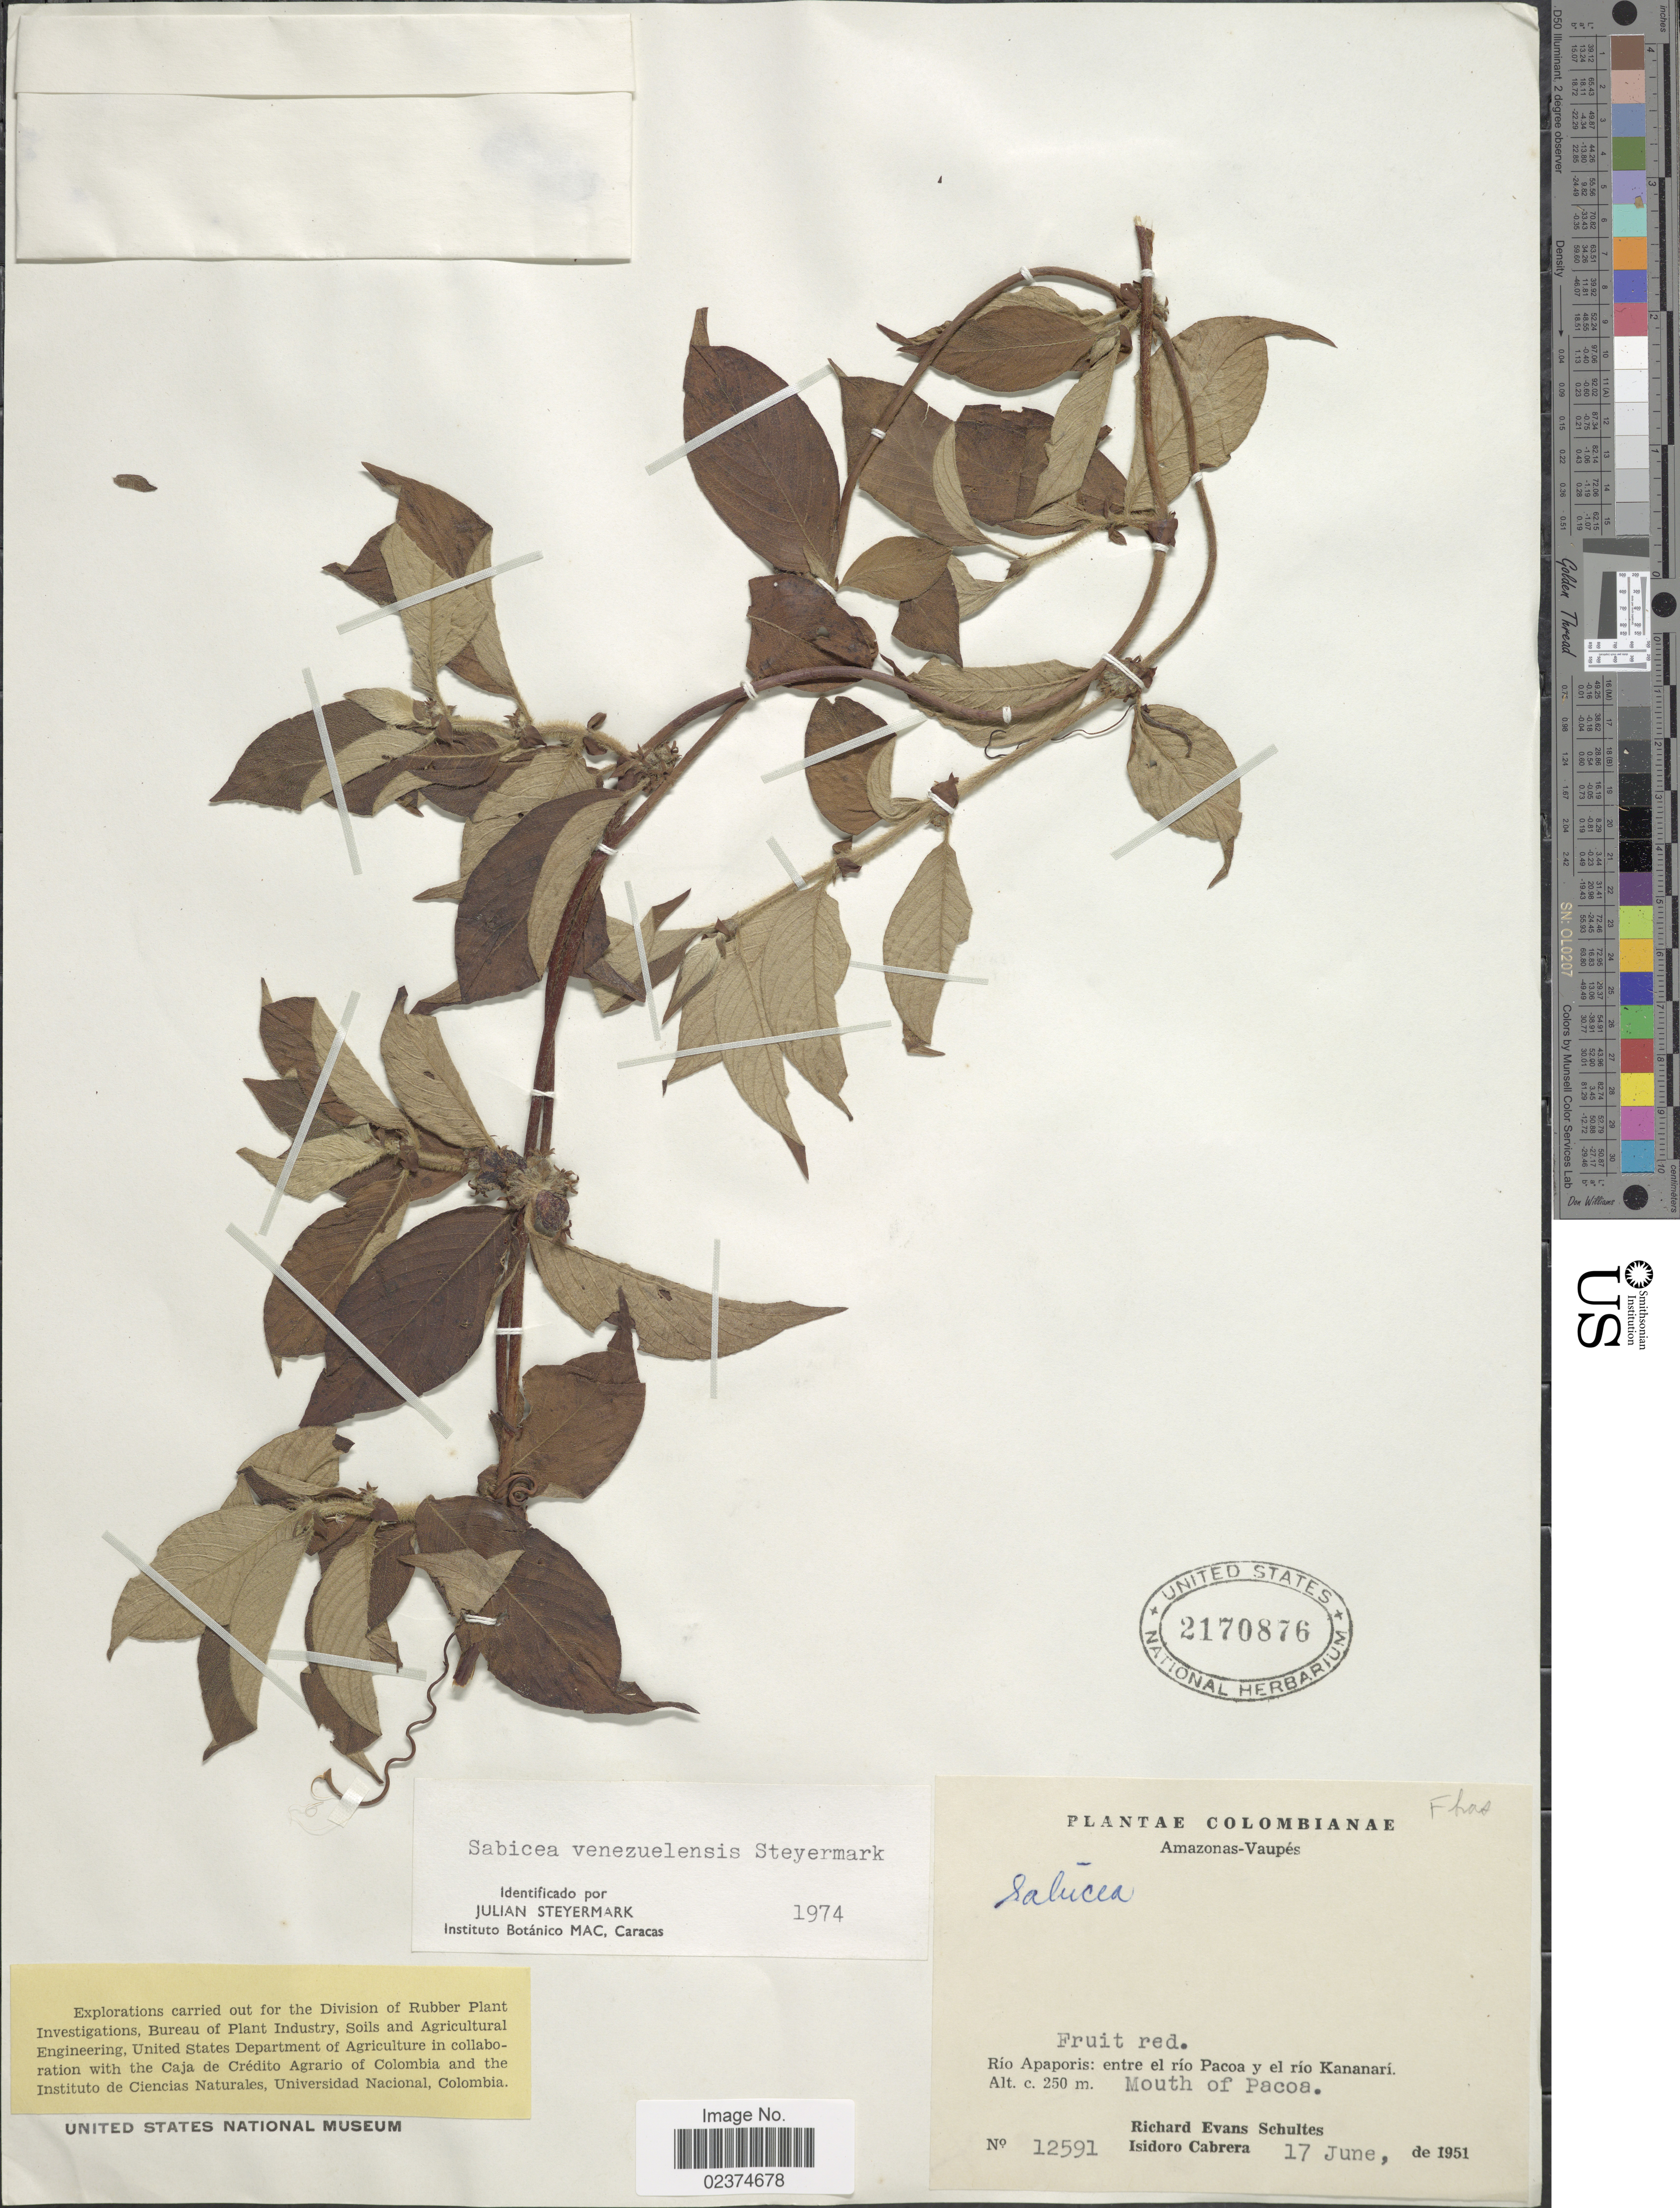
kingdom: Plantae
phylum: Tracheophyta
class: Magnoliopsida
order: Gentianales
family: Rubiaceae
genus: Sabicea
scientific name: Sabicea venezuelensis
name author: Steyerm.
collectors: R. E. Schultes & I. Cabrera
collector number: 12591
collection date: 1951-06-17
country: Colombia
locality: Amazonas-Vaupes, Rio Apaporis: entre el rio Pacao y el rio Kananari, Mouth of Pacoa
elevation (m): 250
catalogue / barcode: US 2170876